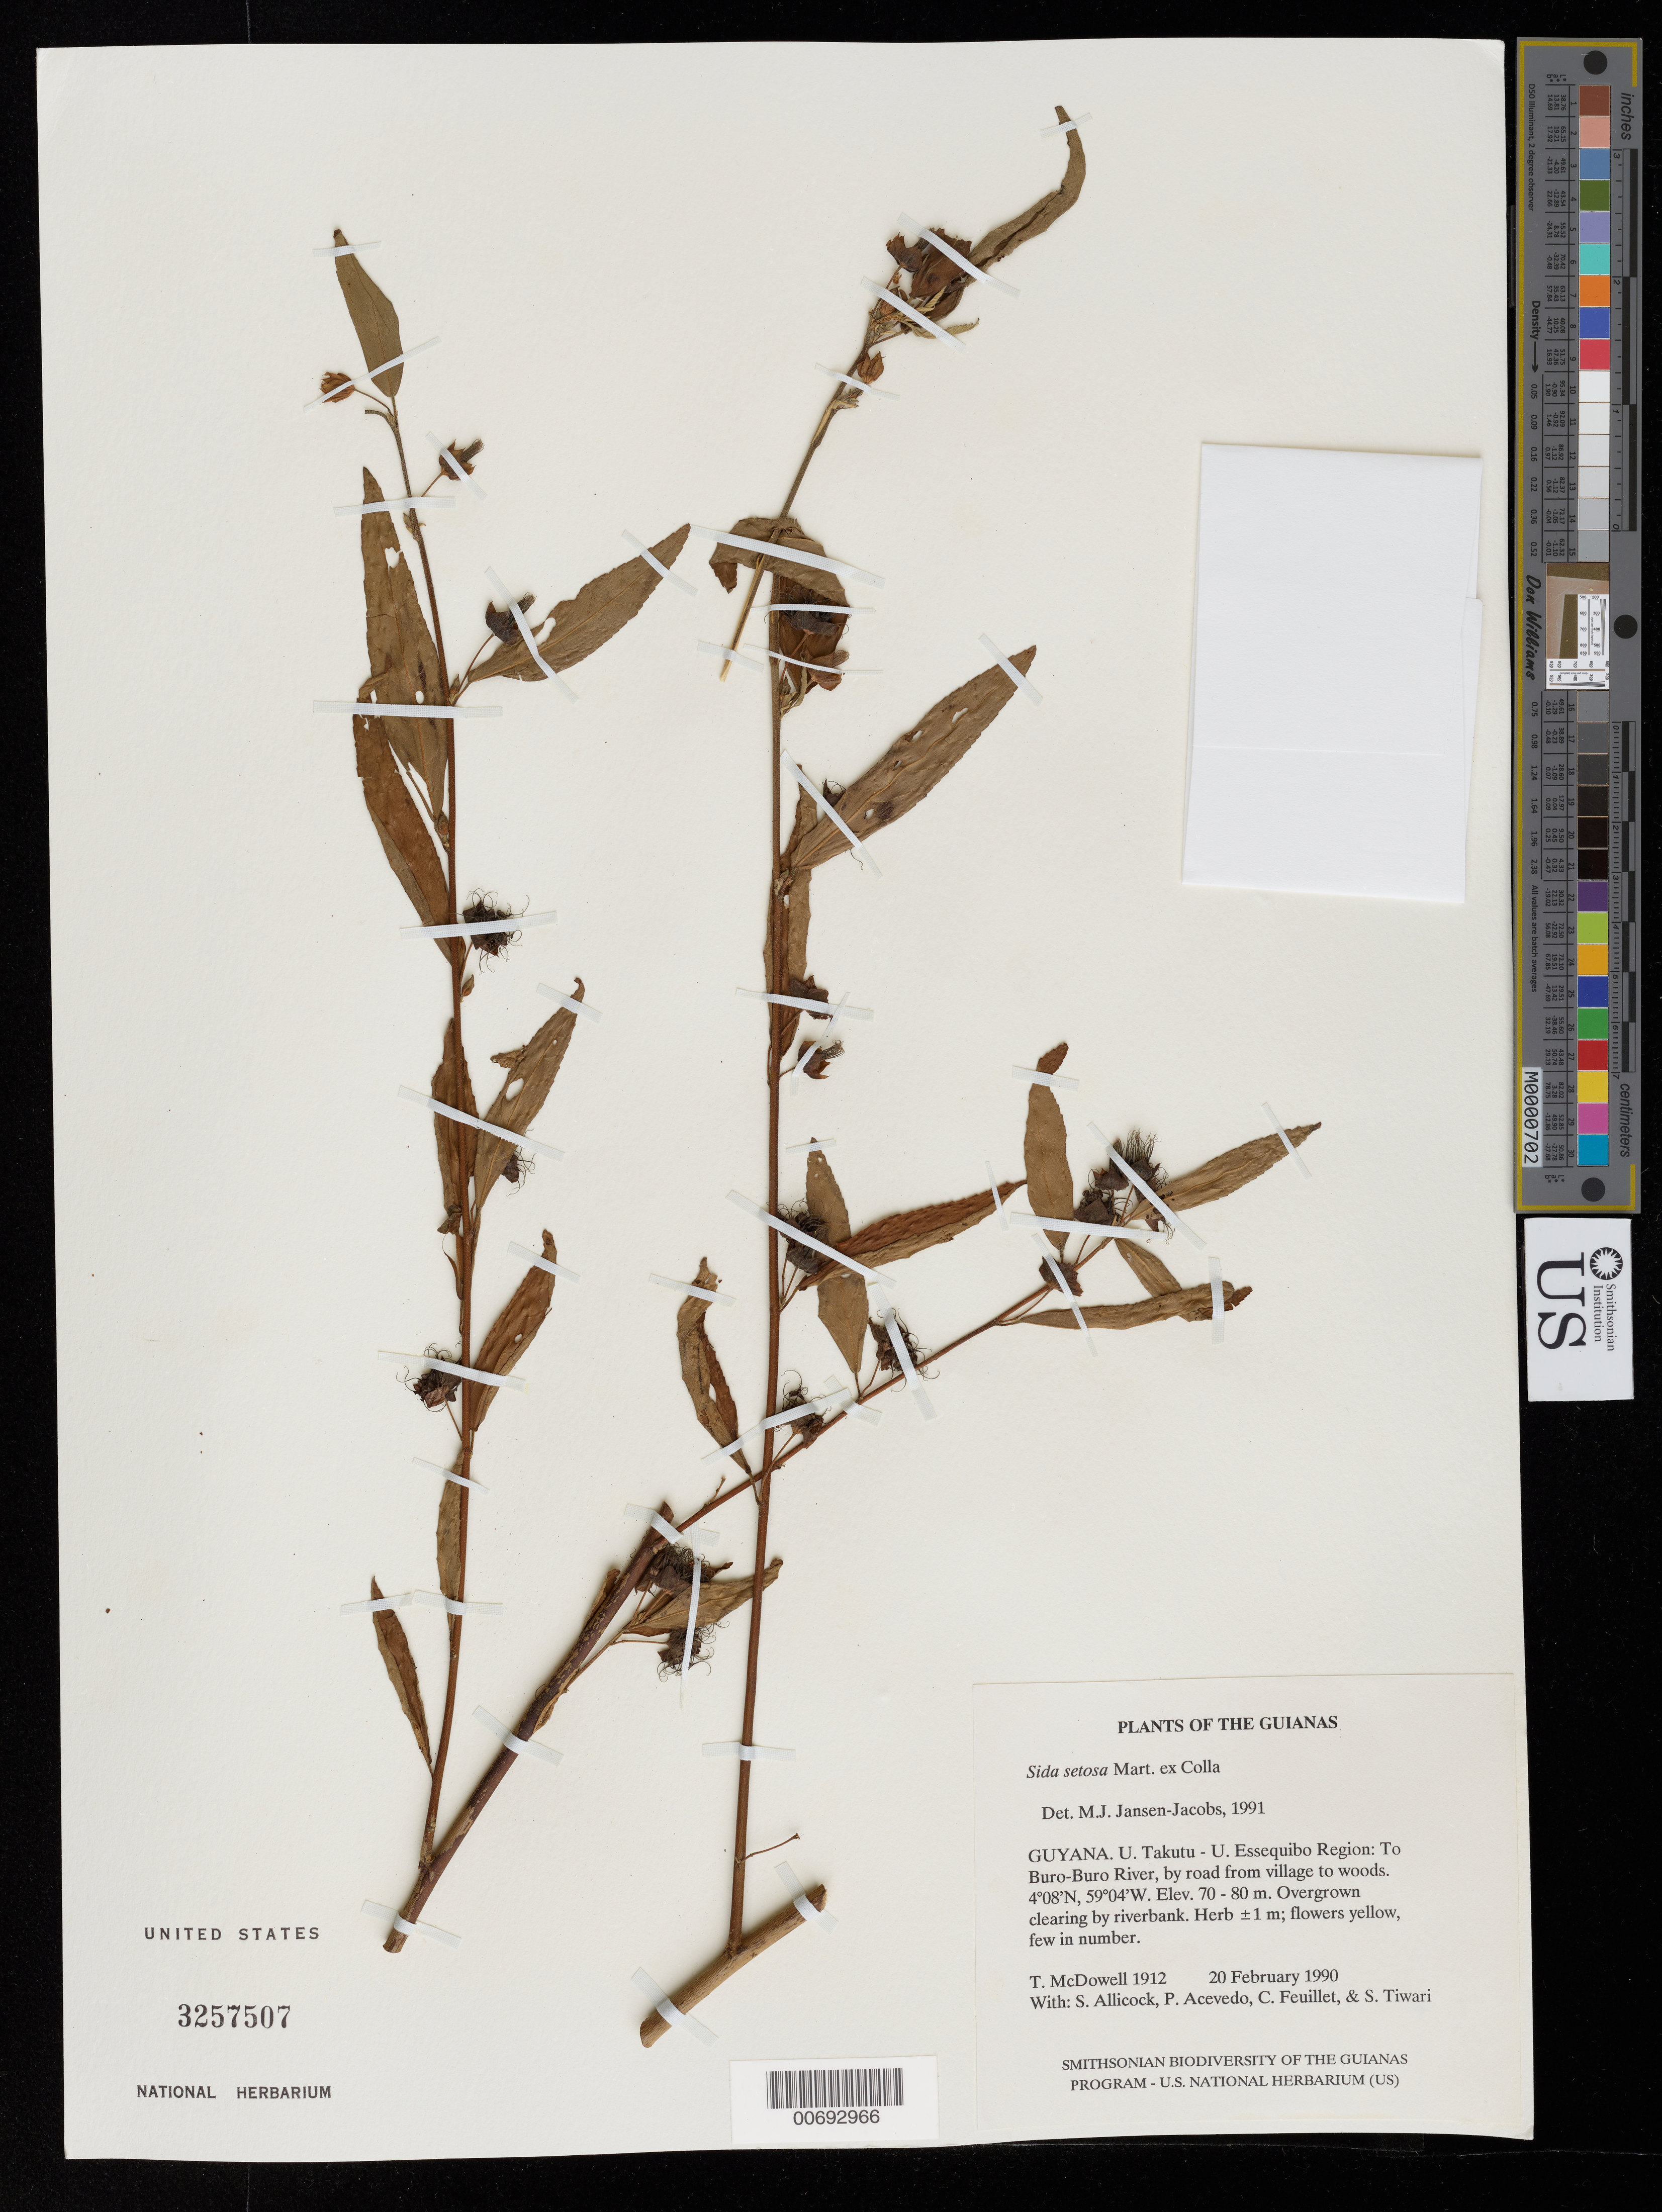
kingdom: Plantae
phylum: Tracheophyta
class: Magnoliopsida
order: Malvales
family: Malvaceae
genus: Sida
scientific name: Sida setosa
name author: Mart. ex Colla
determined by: Jansen-Jacobs, M. J., (U), Nationaal Herbarium Nederland, Utrecht University branch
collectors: T. McDowell, S. Allicock, P. Acevedo-Rodr., C. Feuillet & S. Tiwari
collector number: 1912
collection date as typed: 20 February 1990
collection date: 1990-02-20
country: Guyana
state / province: U. Takutu-U. Essequibo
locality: From Surama Village to Buro-Buro River, by road from savanna to woods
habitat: Overgrown clearing by riverbank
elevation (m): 70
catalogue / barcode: US 3257507